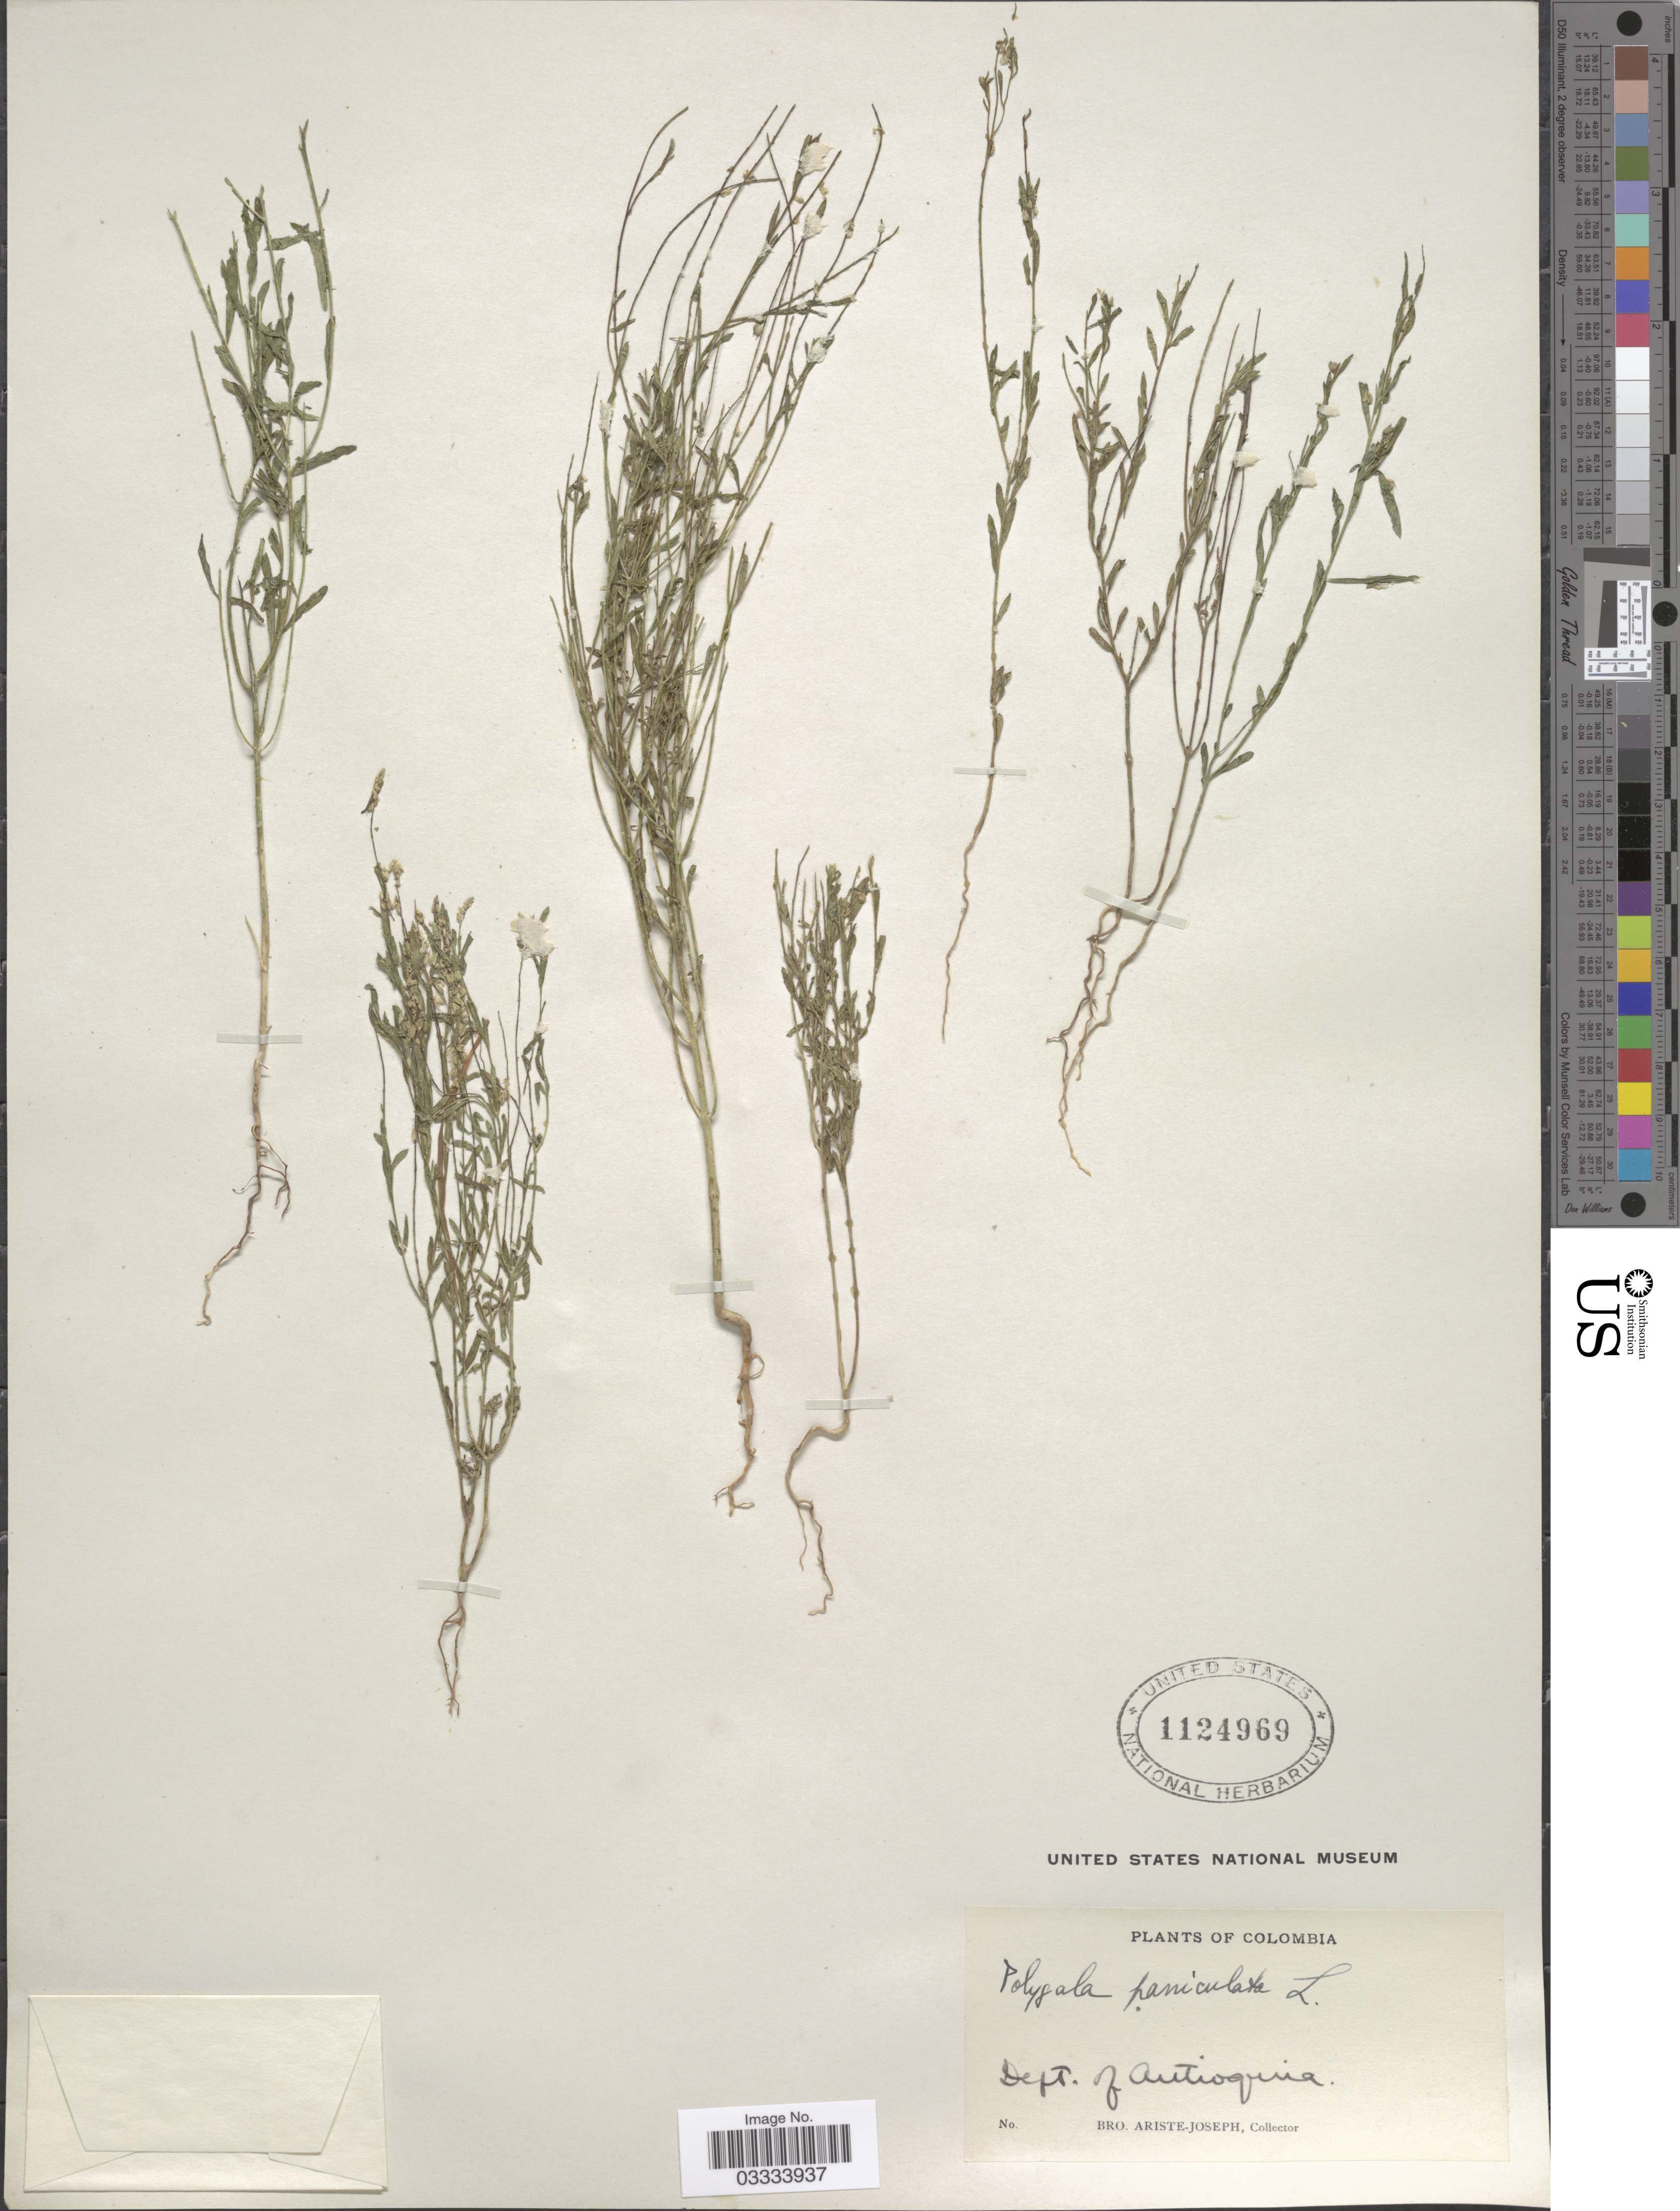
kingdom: Plantae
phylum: Tracheophyta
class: Magnoliopsida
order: Fabales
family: Polygalaceae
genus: Polygala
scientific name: Polygala paniculata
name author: L.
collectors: Bro. Ariste-Joseph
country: Colombia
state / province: Antioquia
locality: Dept. of Antioquia.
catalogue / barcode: US 1124969